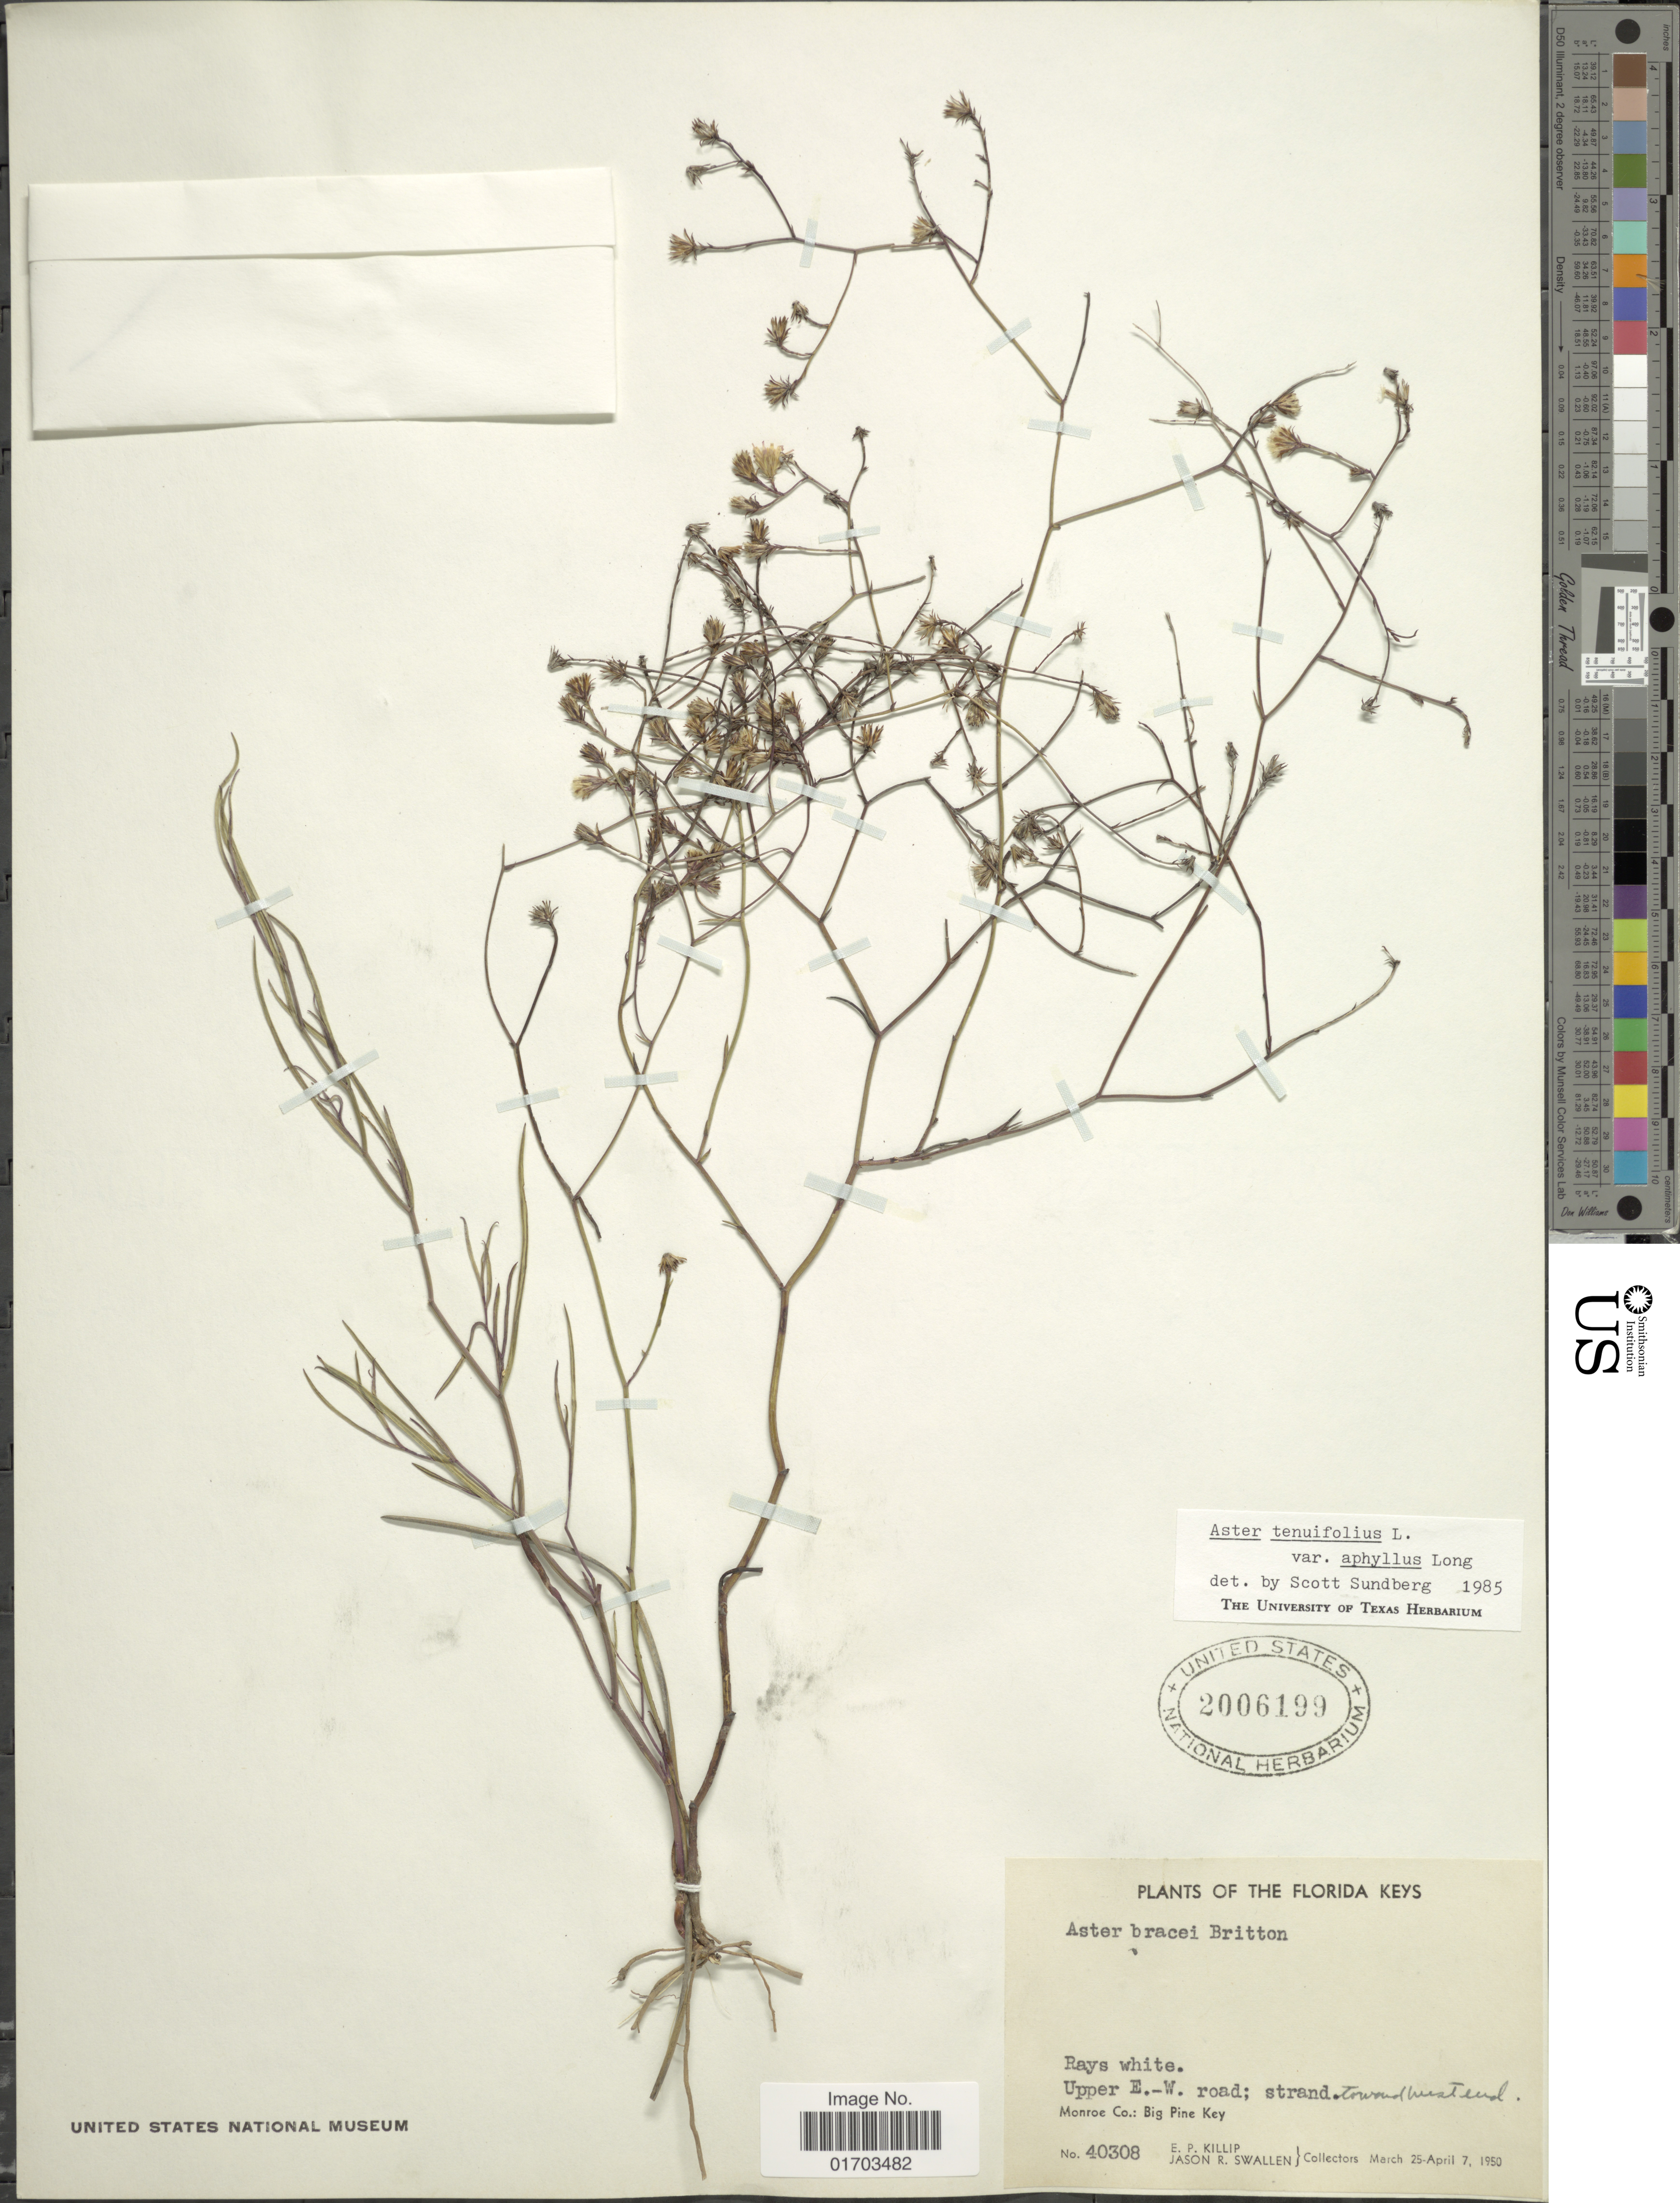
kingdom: Plantae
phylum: Tracheophyta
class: Magnoliopsida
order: Asterales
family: Asteraceae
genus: Symphyotrichum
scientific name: Symphyotrichum tenuifolium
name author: (L.) G.L. Nesom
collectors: E. P. Killip & J. R. Swallen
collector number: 40308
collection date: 1950-03-25/1950-04-07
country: United States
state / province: Florida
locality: Florida Keys, upper E.-W. road; strand toward waterend, Monroe Co.: Big Pine Key.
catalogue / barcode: US 2006199